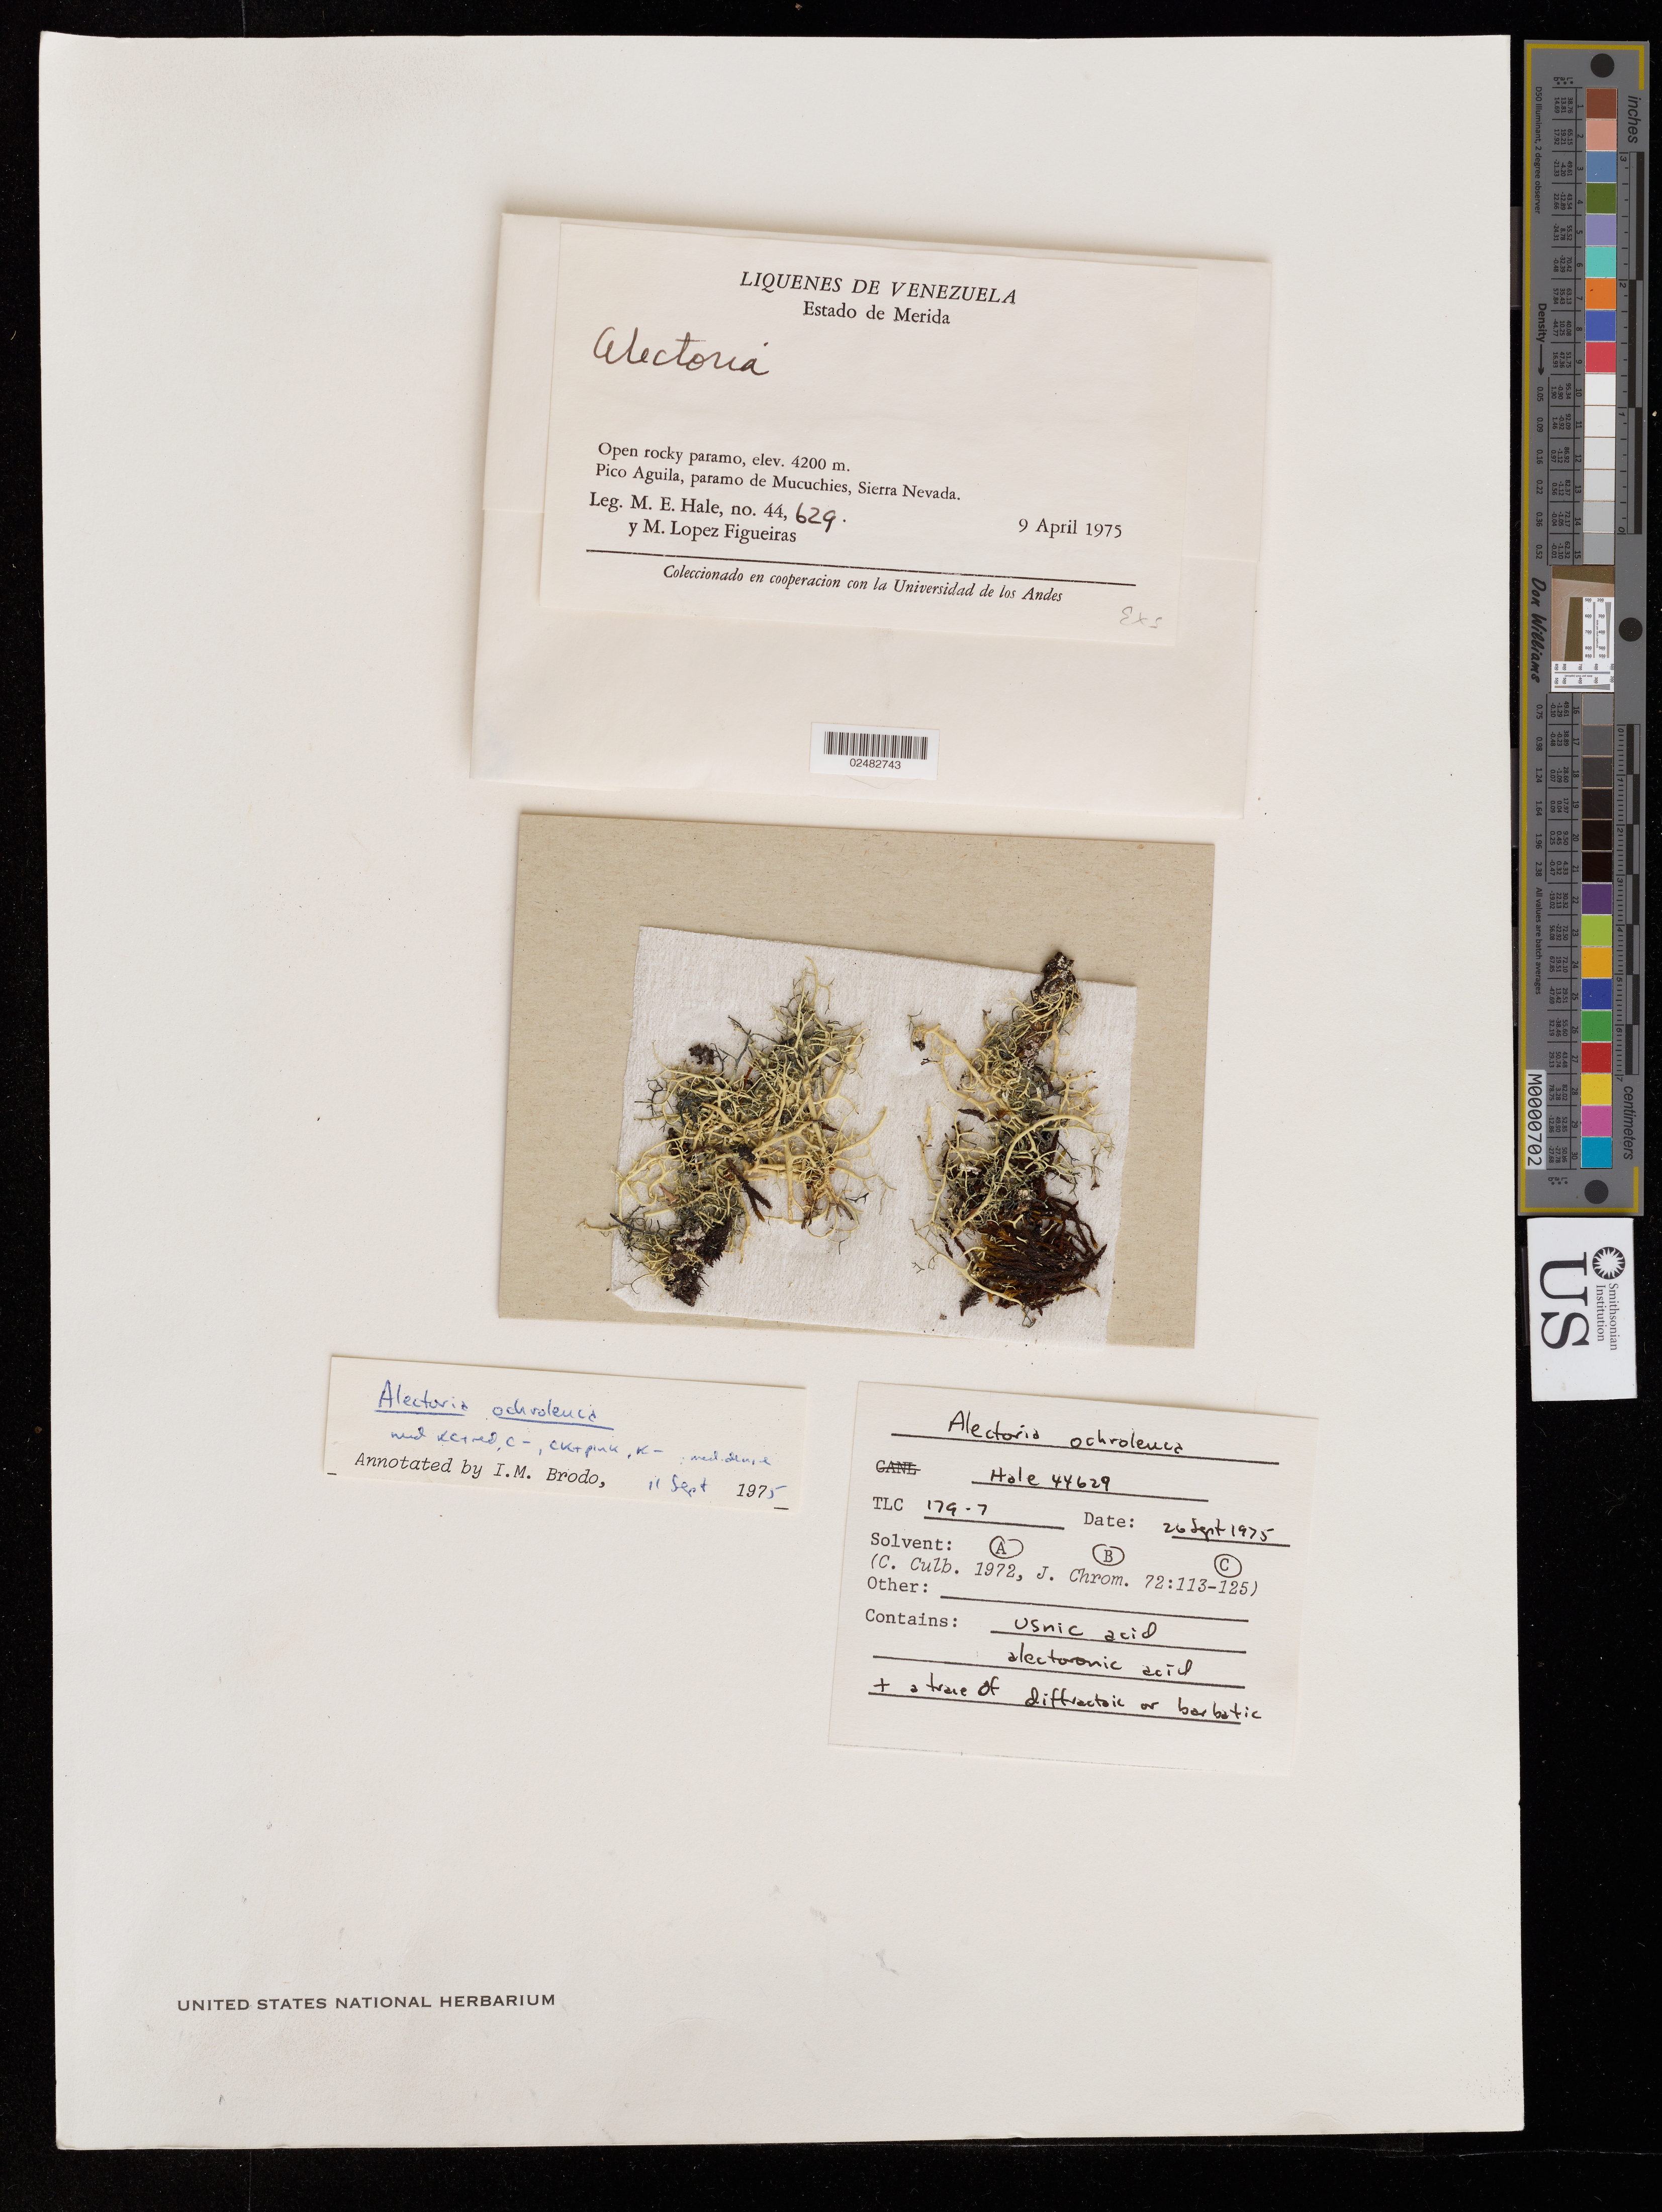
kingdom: Fungi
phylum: Ascomycota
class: Lecanoromycetes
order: Lecanorales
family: Parmeliaceae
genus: Alectoria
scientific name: Alectoria sp.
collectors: M. Hale & M. López Figueiras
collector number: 44629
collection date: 1975-04-09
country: Venezuela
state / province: Mérida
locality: Pico Aguila, paramo de Mucuchies, Sierra Nevada.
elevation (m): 4200